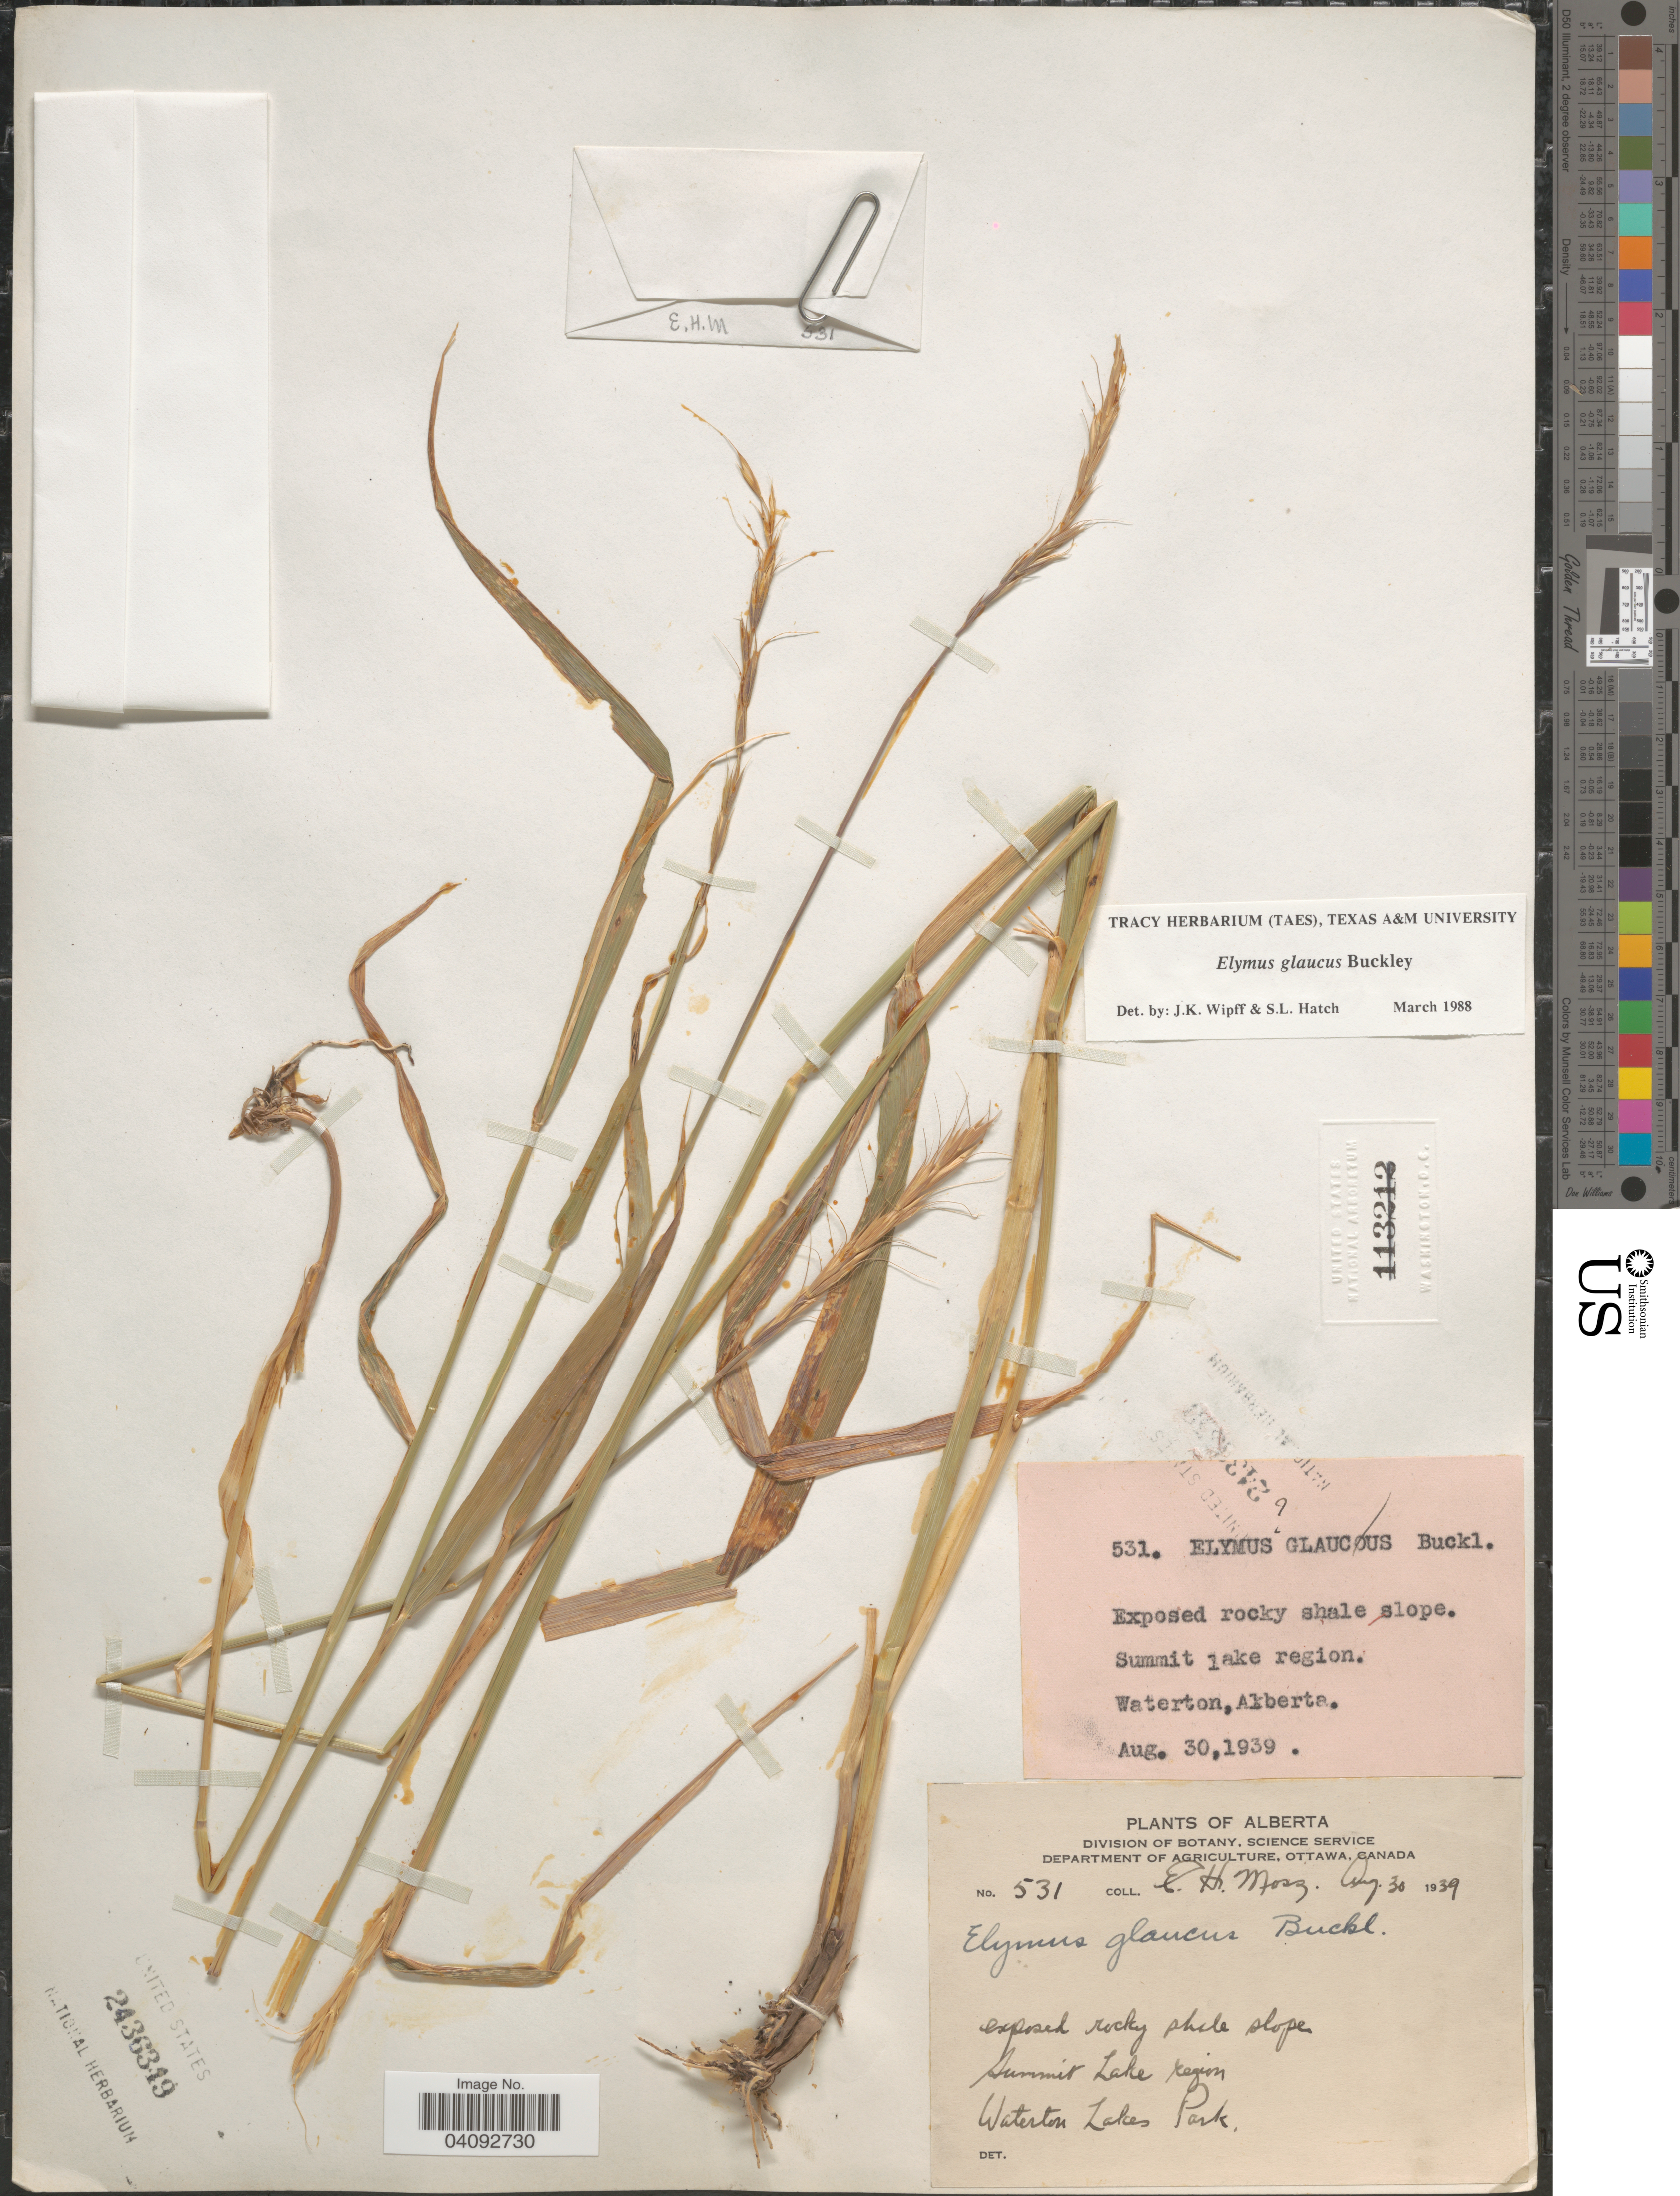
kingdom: Plantae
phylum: Tracheophyta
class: Liliopsida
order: Poales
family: Poaceae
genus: Elymus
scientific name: Elymus glaucus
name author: Buckley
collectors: E. Moss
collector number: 531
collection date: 1939-08-30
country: Canada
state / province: Alberta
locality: Exposed rocky shale slope. Summit lake region. Waterton. Waterton Lakes Park.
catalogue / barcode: US 2436349